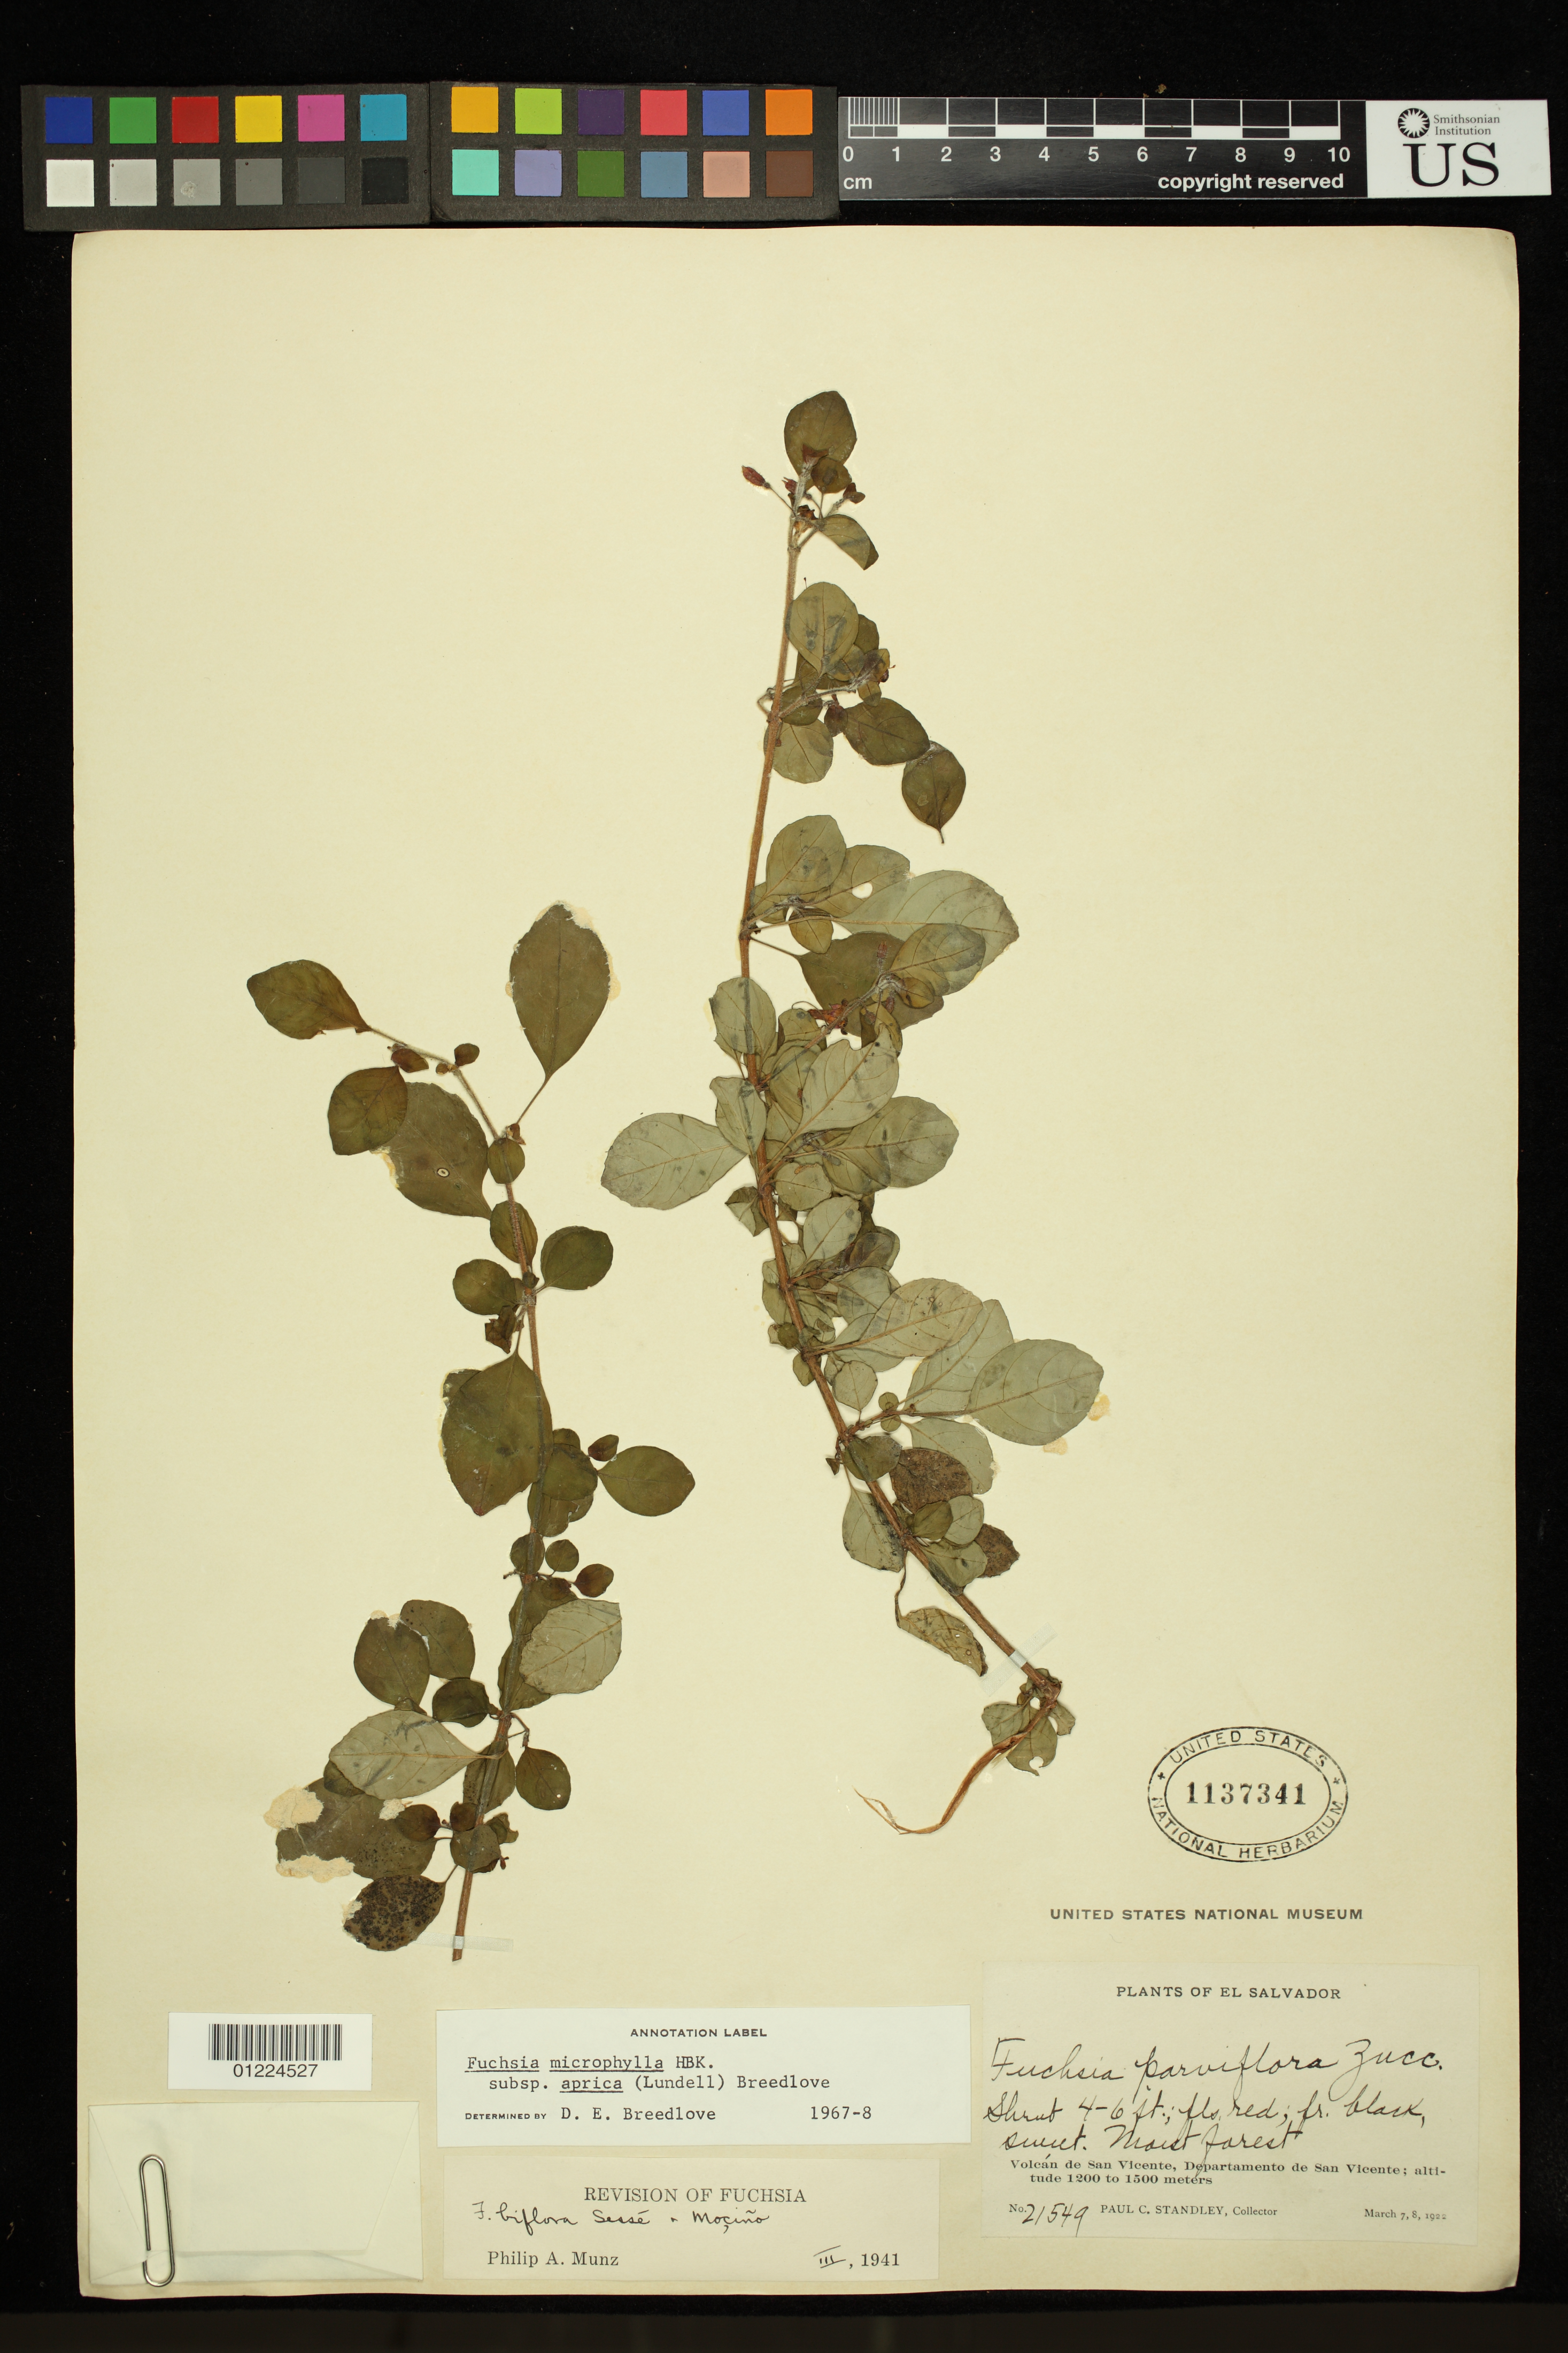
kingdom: Plantae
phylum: Tracheophyta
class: Magnoliopsida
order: Myrtales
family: Onagraceae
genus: Fuchsia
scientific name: Fuchsia microphylla subsp. aprica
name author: (Lundell) Breedlove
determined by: Breedlove, D. E.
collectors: P. C. Standley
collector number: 21549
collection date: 1922-03-07,1922-03-08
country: El Salvador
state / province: San Vincente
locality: Volcán de San Vicente, Departamento de San Vicente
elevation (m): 1200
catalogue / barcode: US 1137341